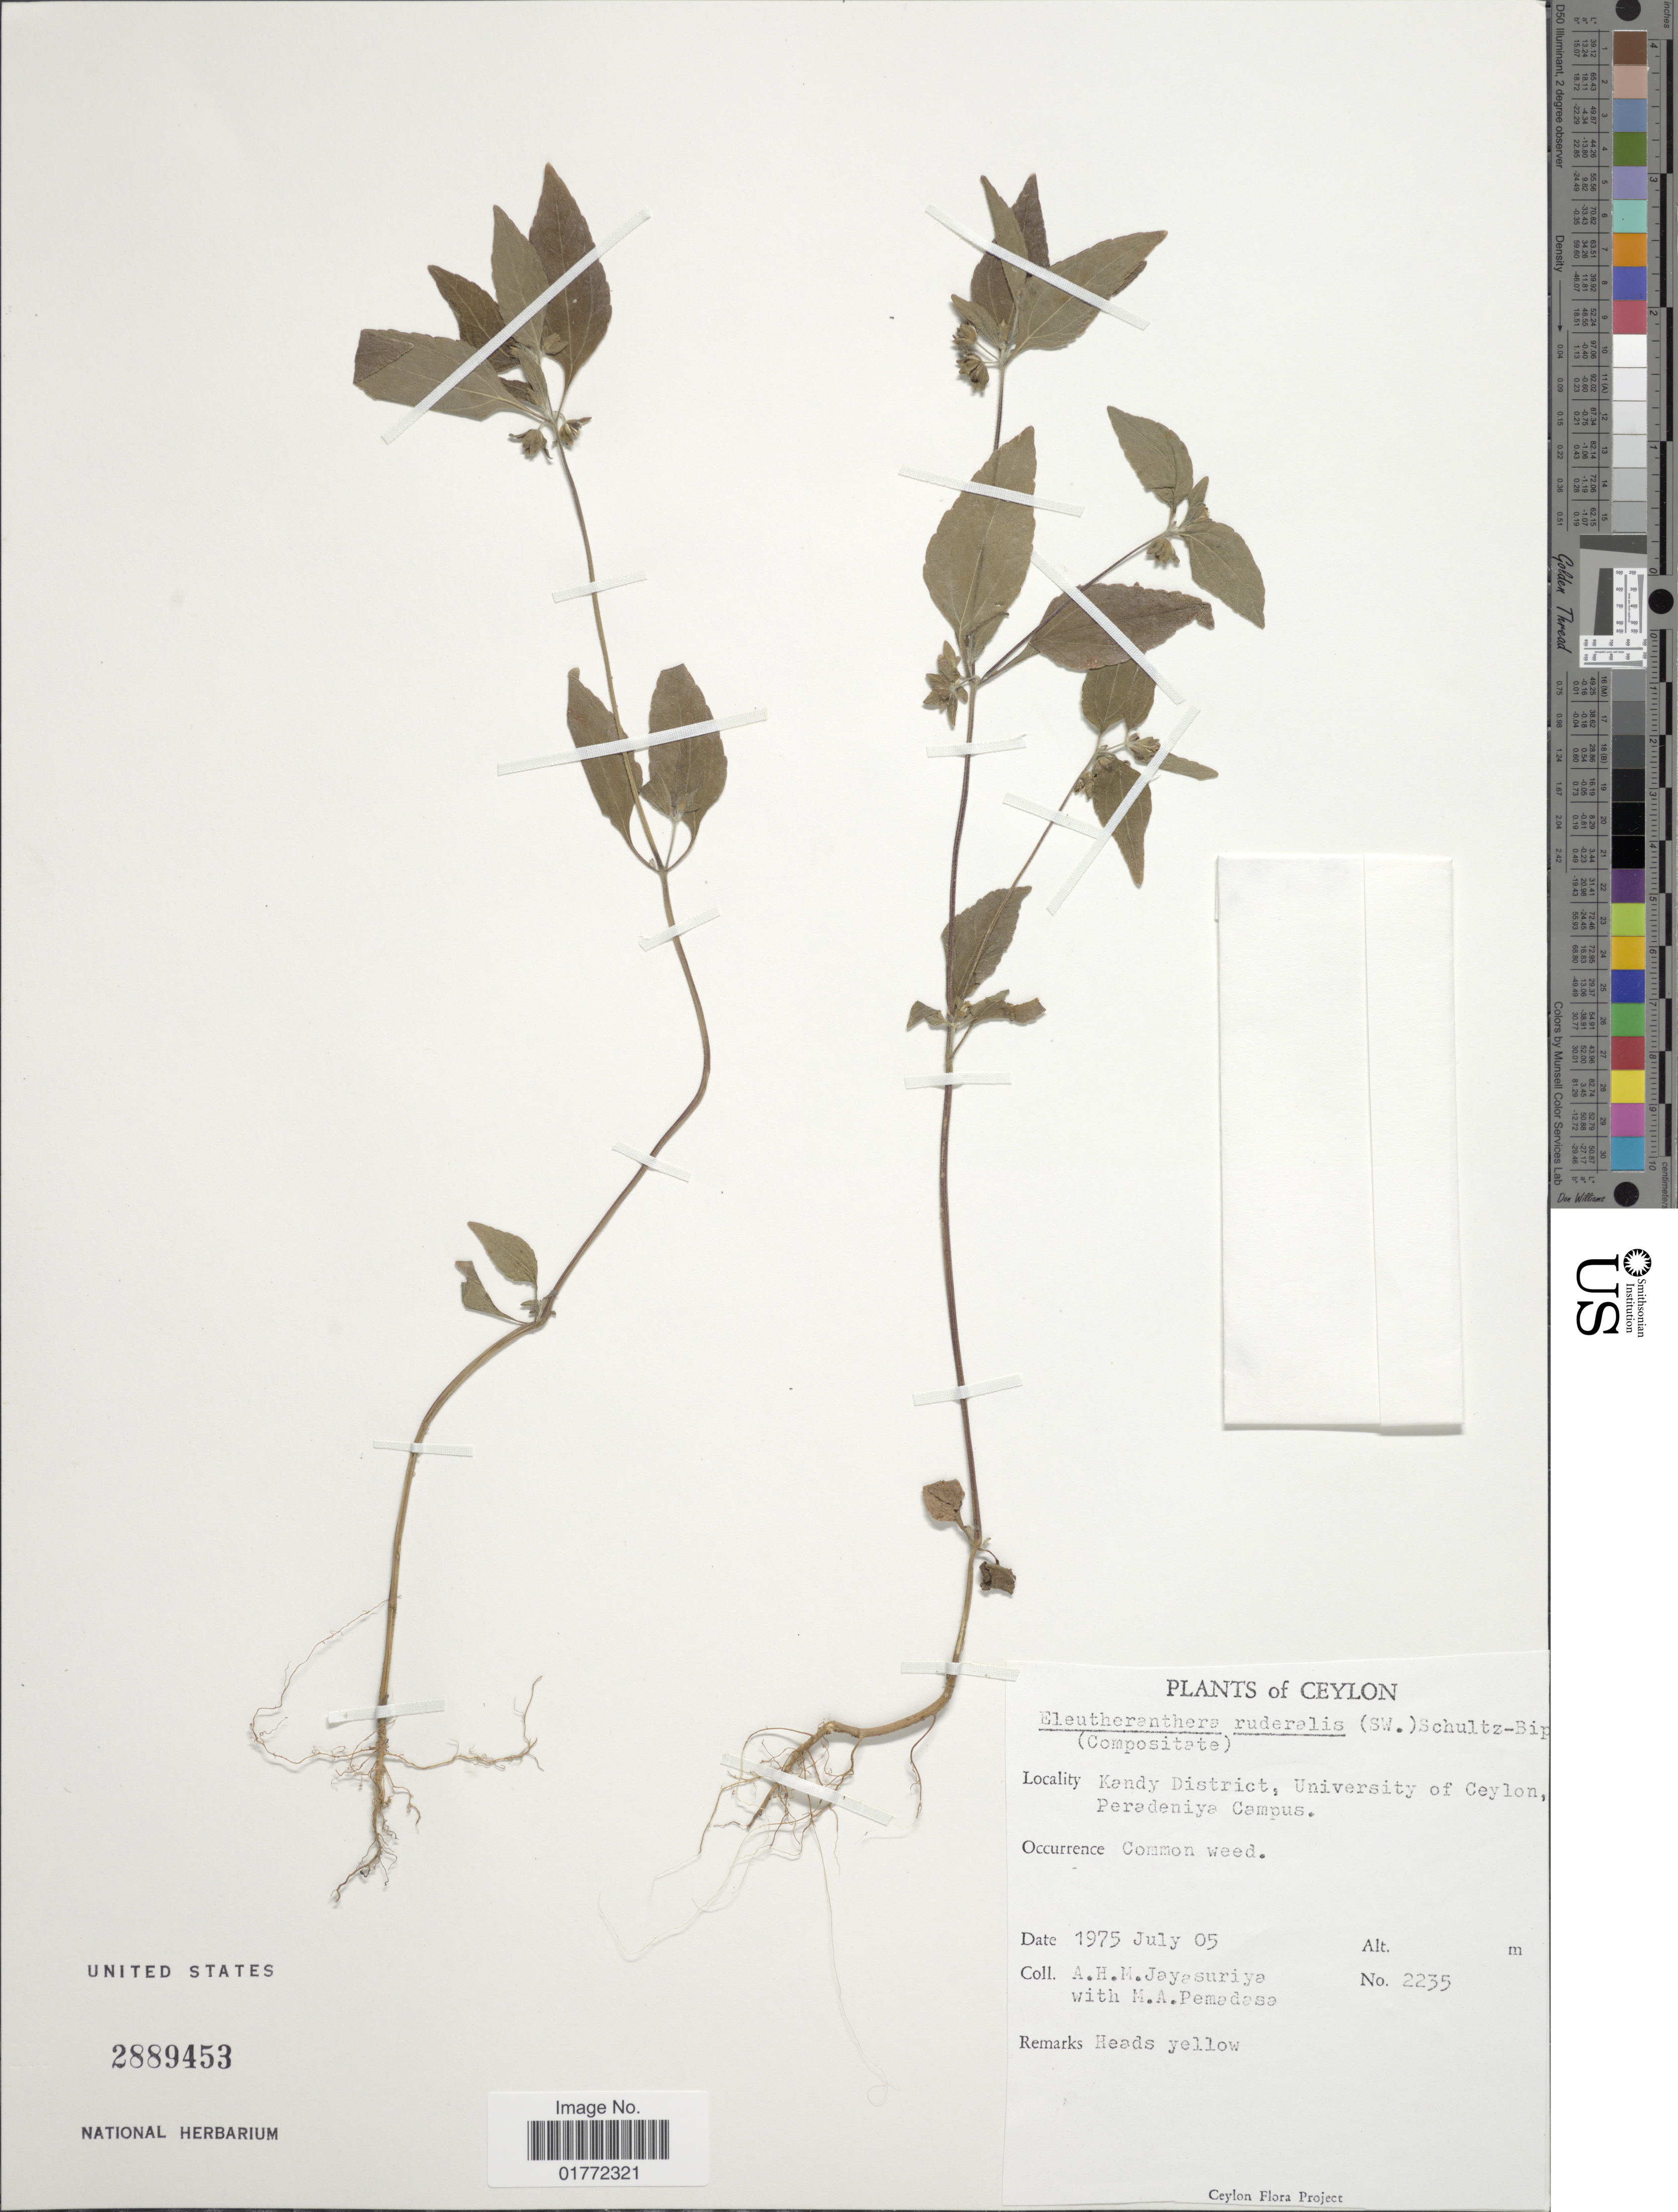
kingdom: Plantae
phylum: Tracheophyta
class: Magnoliopsida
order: Asterales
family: Asteraceae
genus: Eleutheranthera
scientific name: Eleutheranthera ruderalis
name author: (Sw.) Sch. Bip.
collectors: A. H. Jayasuriya & M. A. Pemadase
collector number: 2235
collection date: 1975-07-05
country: Sri Lanka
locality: Ceylon, Kandy District, University of Ceylon, Peradeniya Campus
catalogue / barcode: US 2889453